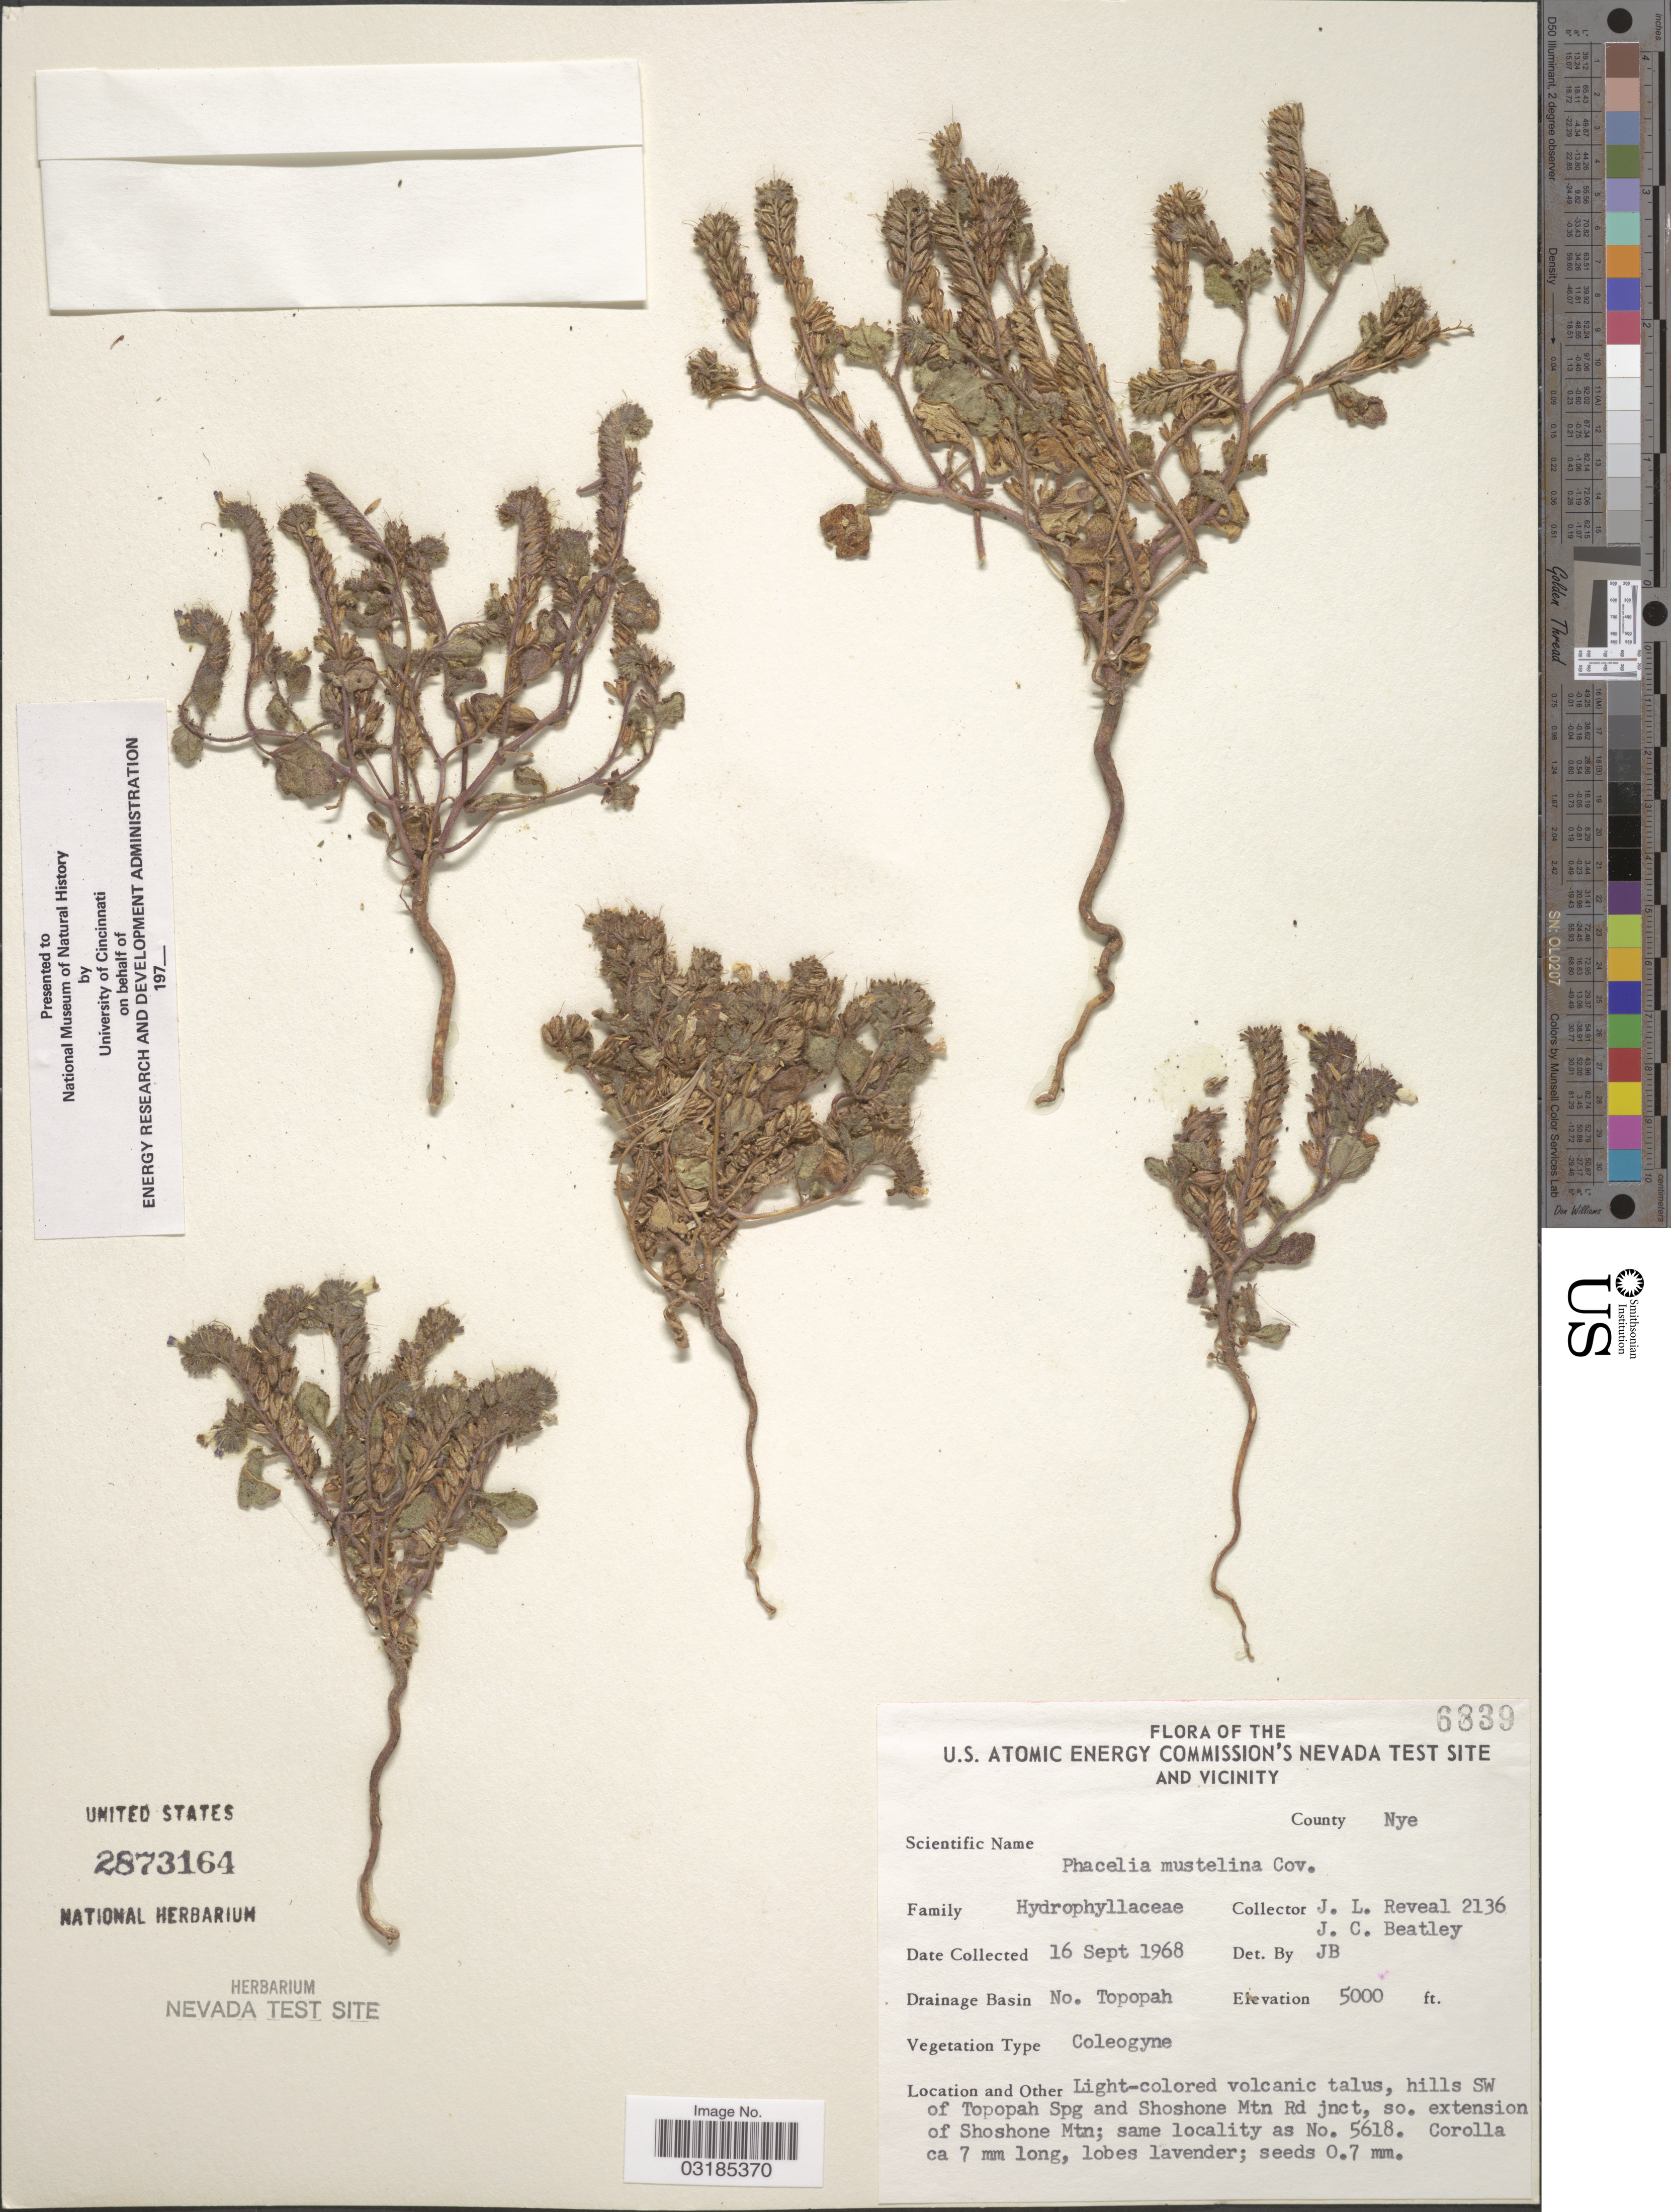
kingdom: Plantae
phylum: Tracheophyta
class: Magnoliopsida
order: Boraginales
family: Hydrophyllaceae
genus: Phacelia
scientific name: Phacelia mustelina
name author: Coville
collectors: J. L. Reveal & J. C. Beatley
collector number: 2136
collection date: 1968-09-16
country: United States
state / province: Nevada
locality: U.S. Atomic Energy Commission's Nevada Test Site and Vicinity. County Nye. Drainage Basin No. Topopah. Hills SW of Topopah Spg and Shoshone Mtn Rd jnct, so. extension of Shoshone Mtn.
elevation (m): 1524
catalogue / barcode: US 2873164